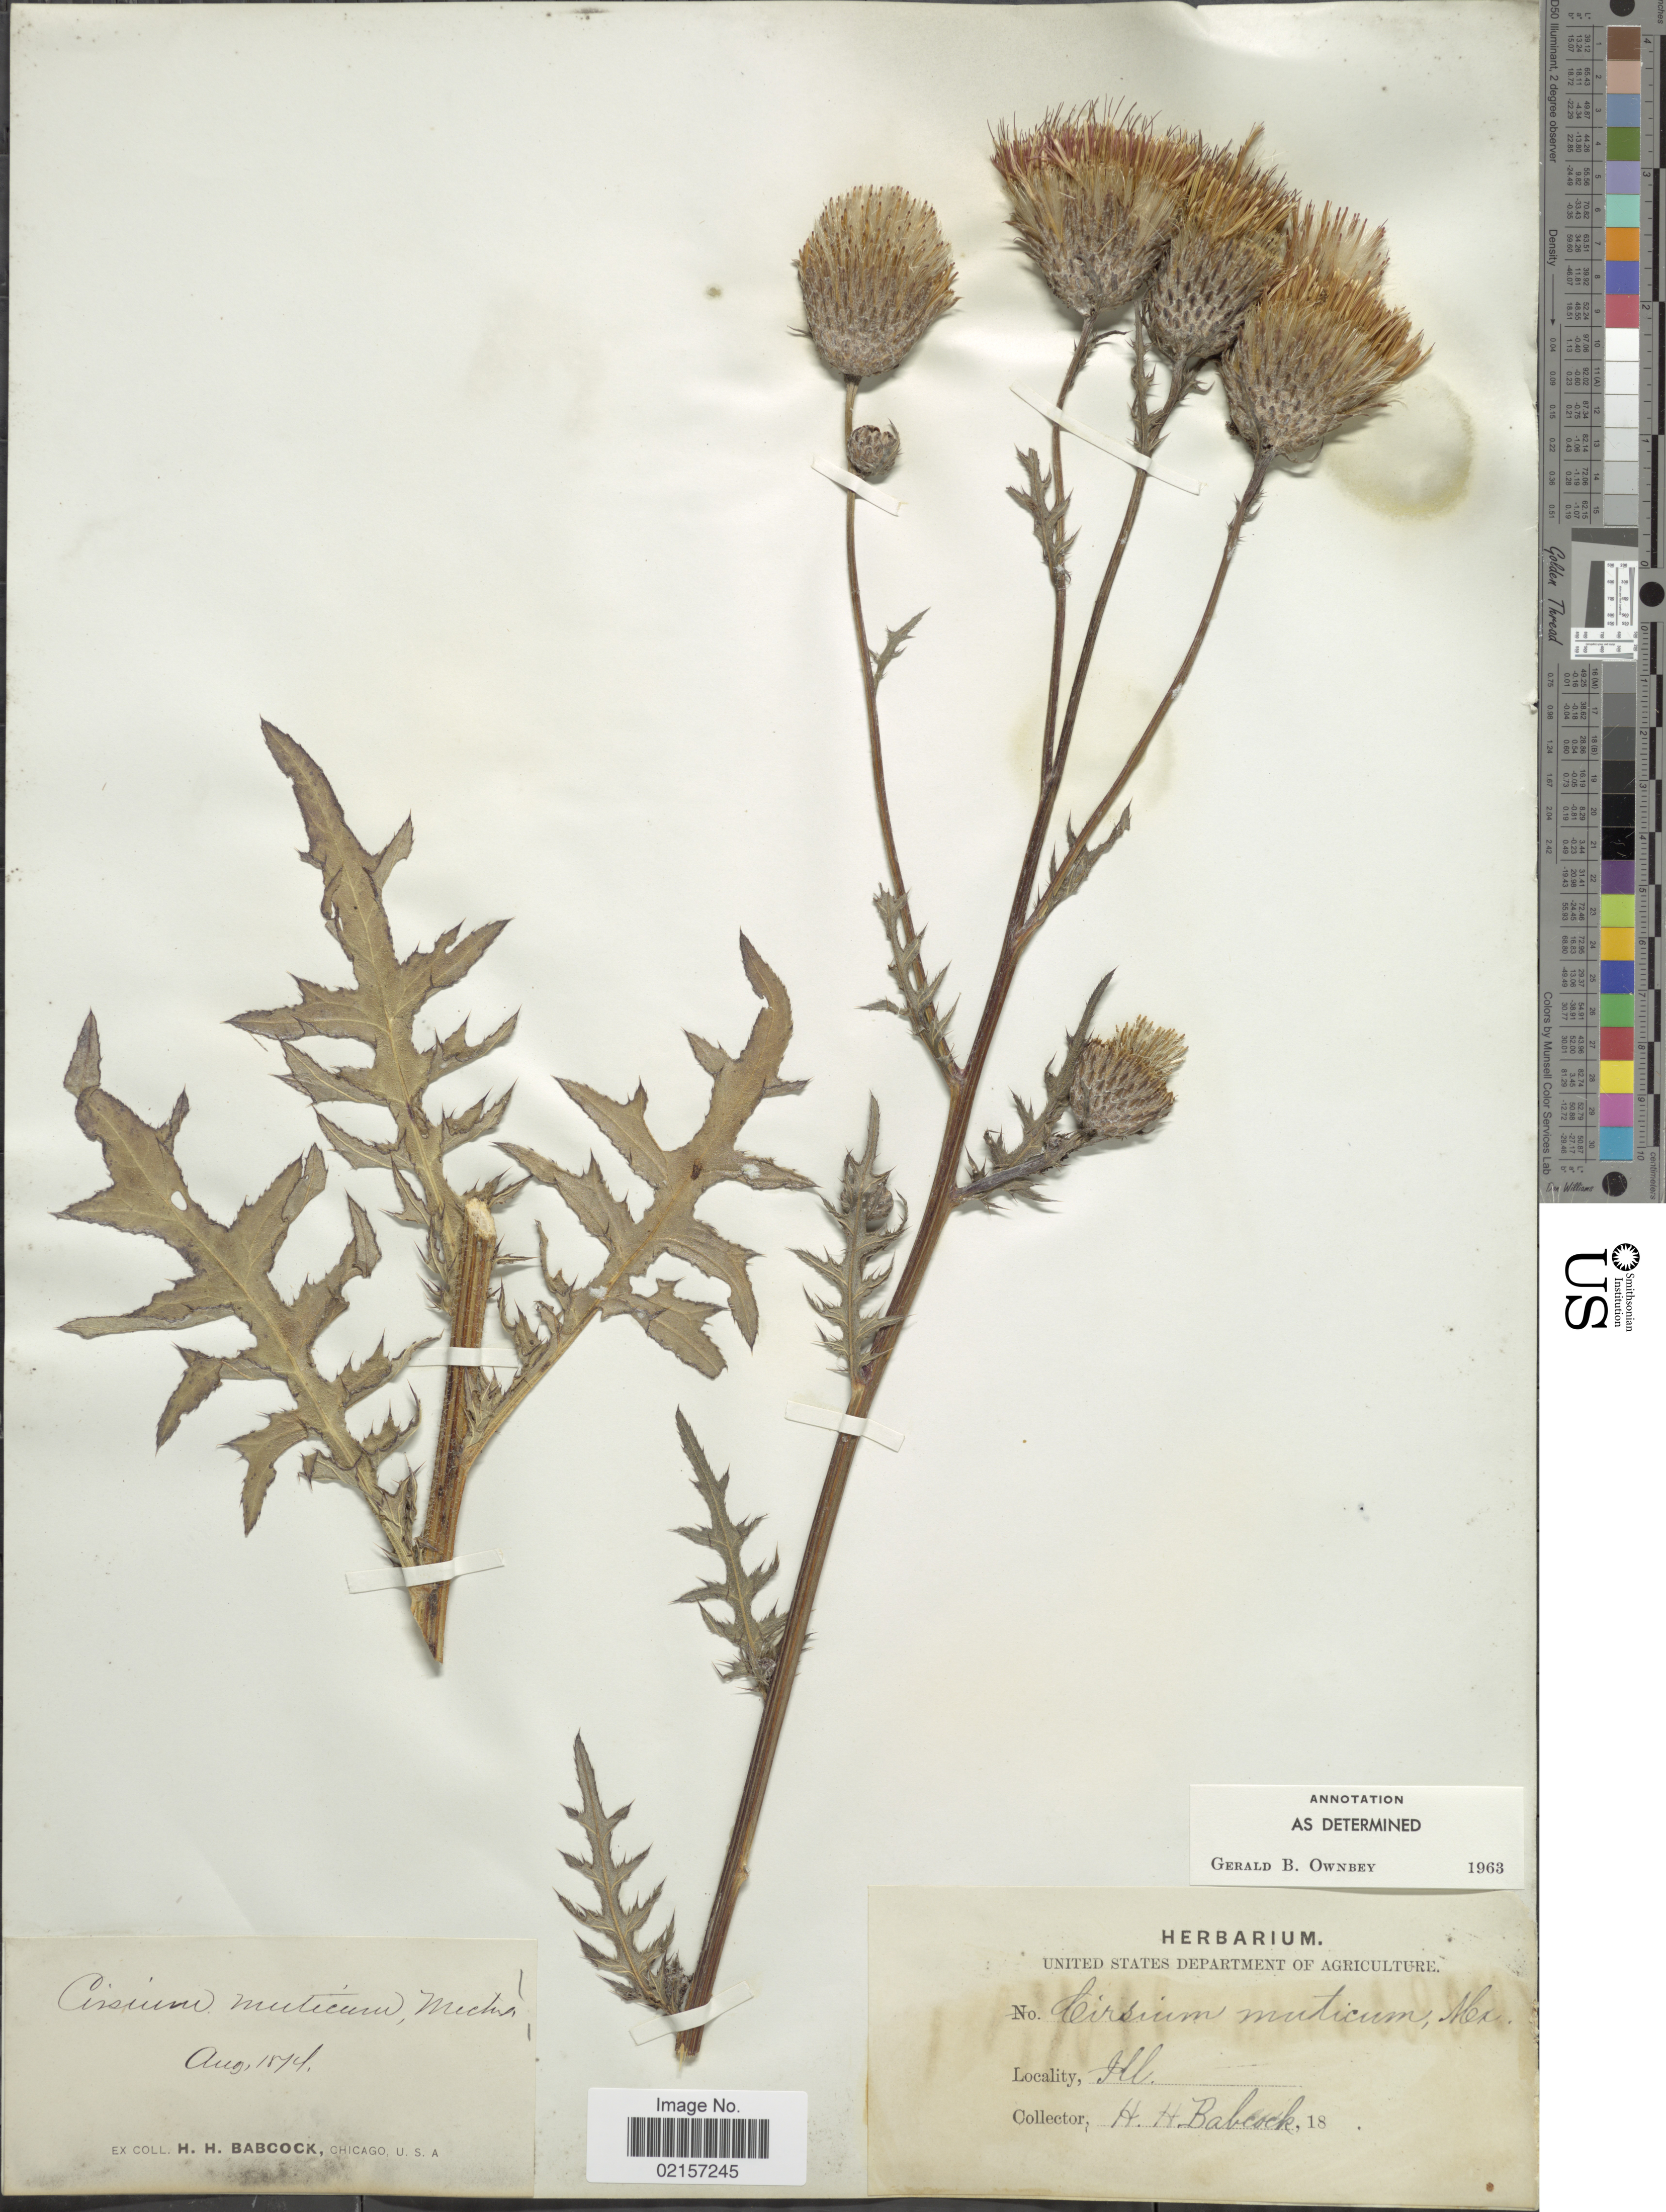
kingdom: Plantae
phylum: Tracheophyta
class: Magnoliopsida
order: Asterales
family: Asteraceae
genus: Cirsium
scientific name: Cirsium muticum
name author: Michx.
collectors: H. Babcock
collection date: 1874-08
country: United States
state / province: Illinois